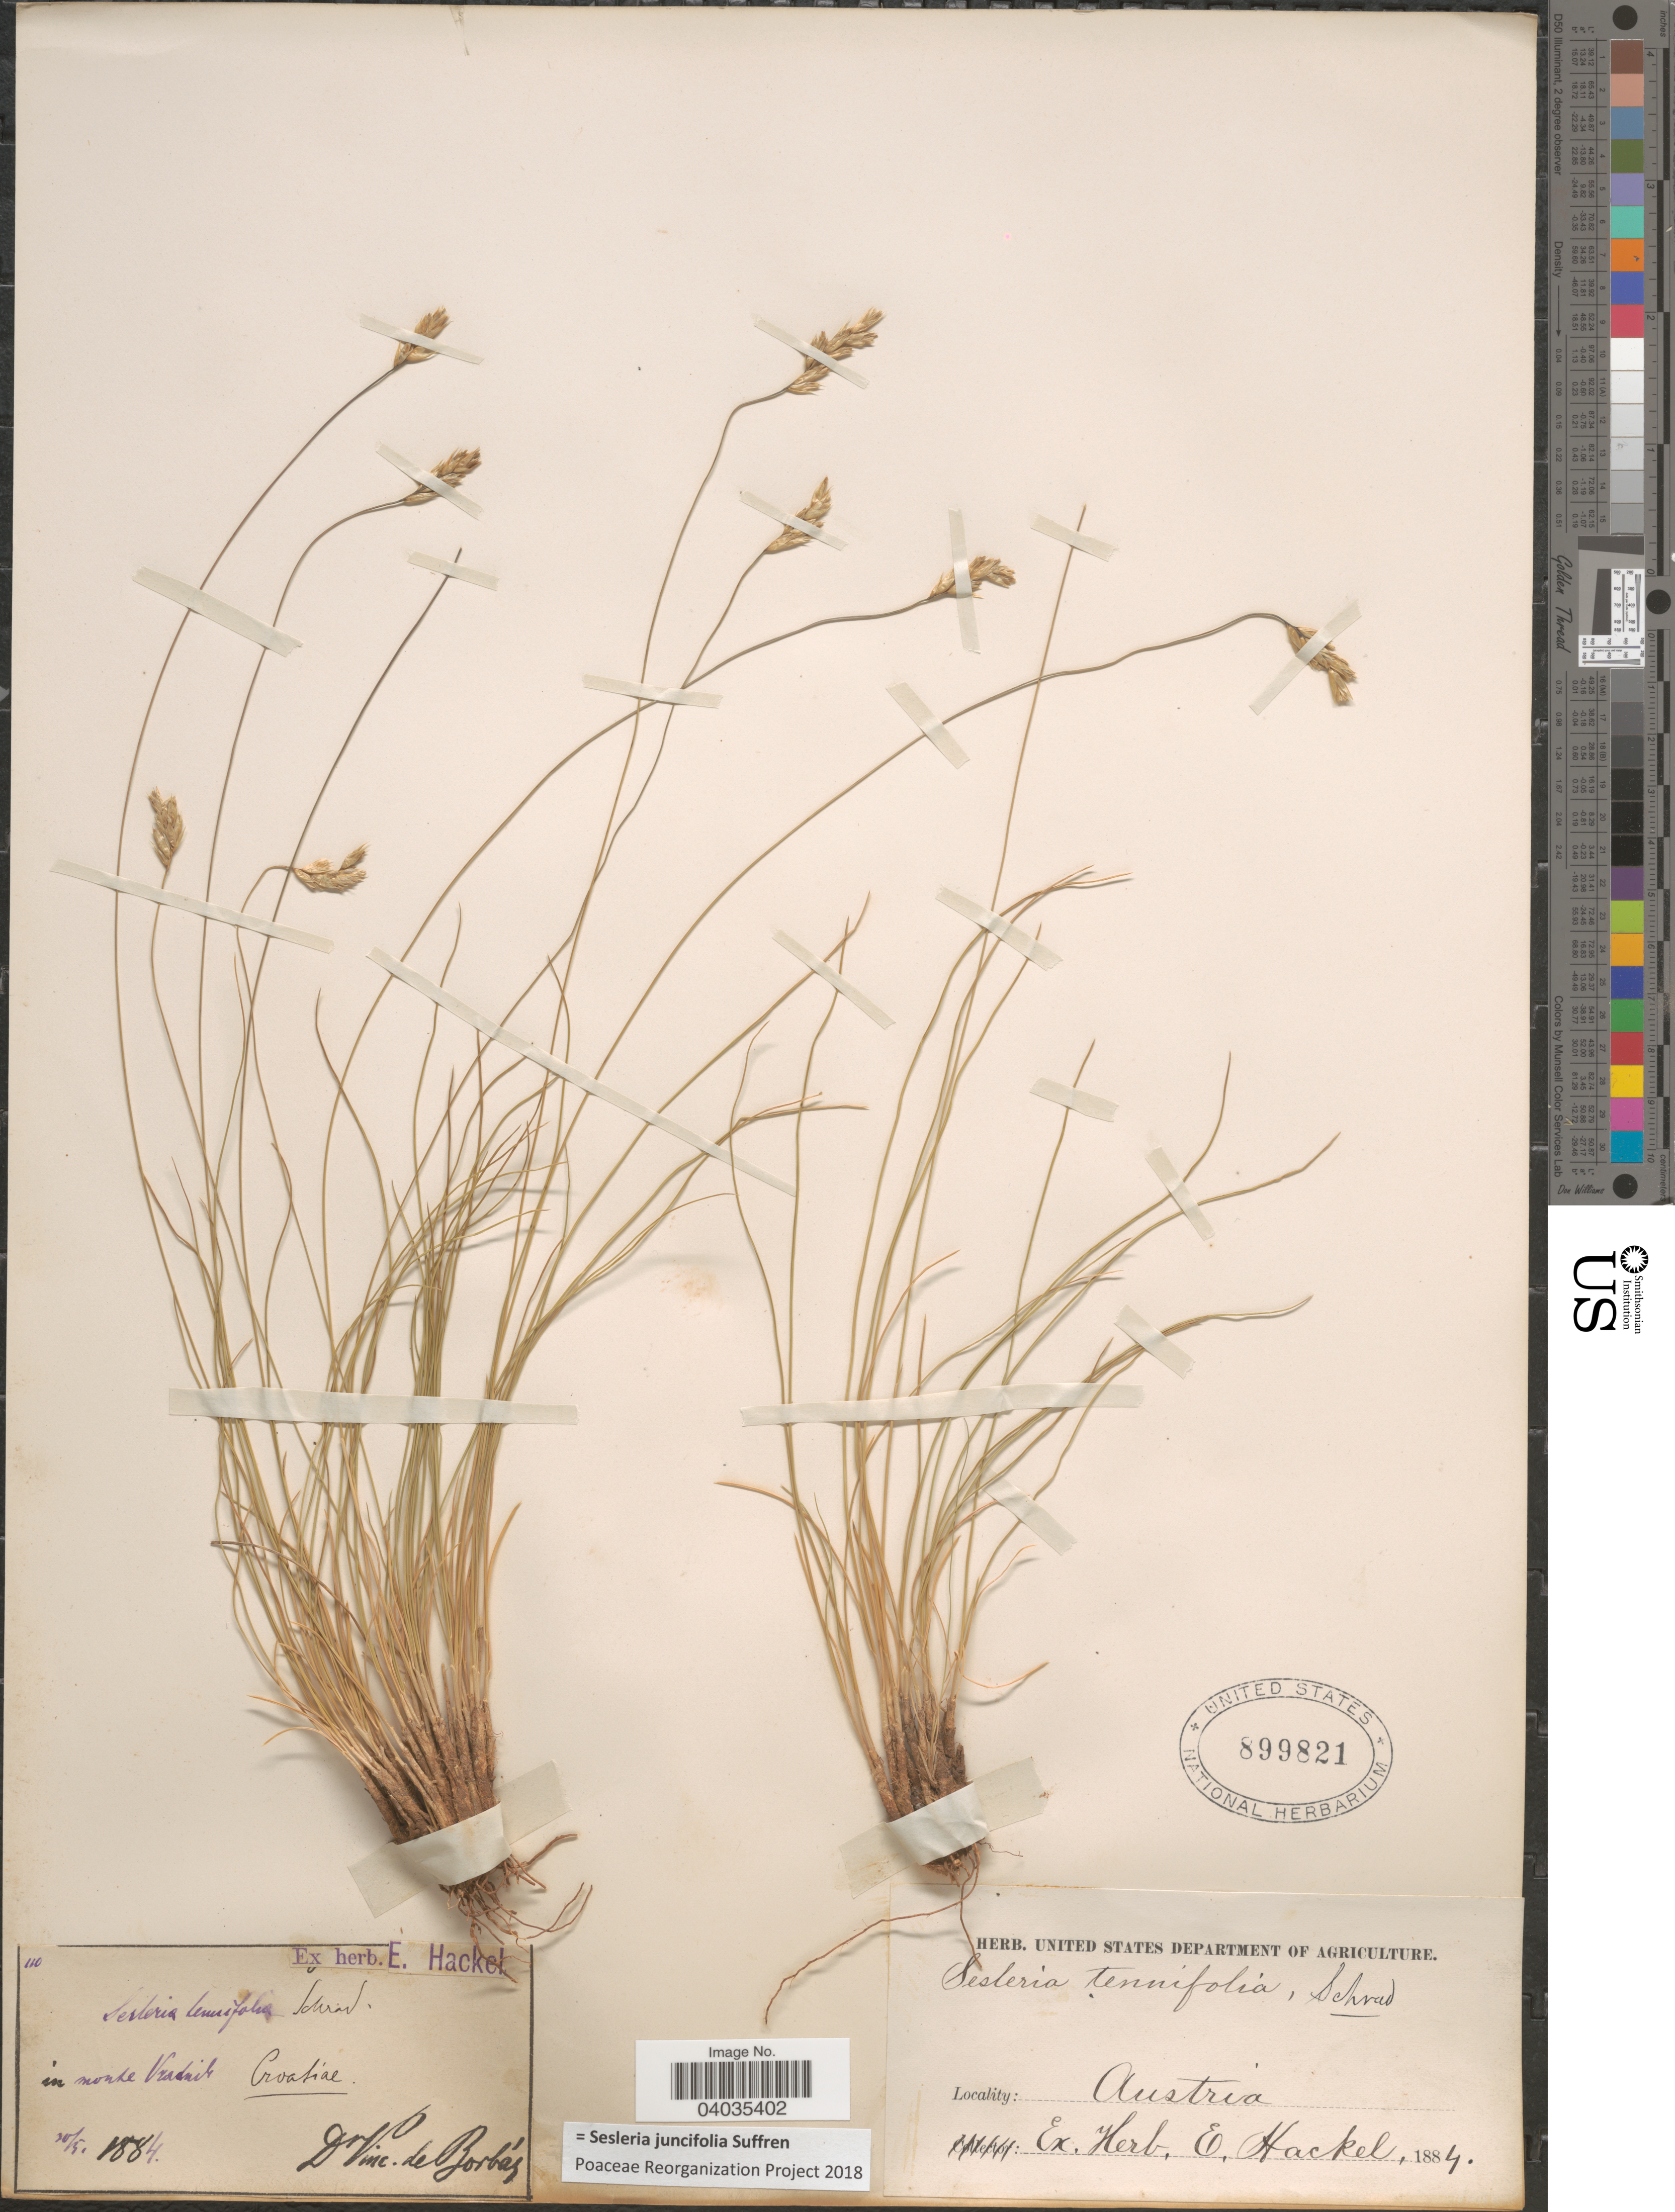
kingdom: Plantae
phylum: Tracheophyta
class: Liliopsida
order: Poales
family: Poaceae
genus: Sesleria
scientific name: Sesleria juncifolia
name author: Suffren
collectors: V. von Borbás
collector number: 110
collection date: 1884-05-30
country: Croatia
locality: In monte Vradnik Croatiae.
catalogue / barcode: US 899821